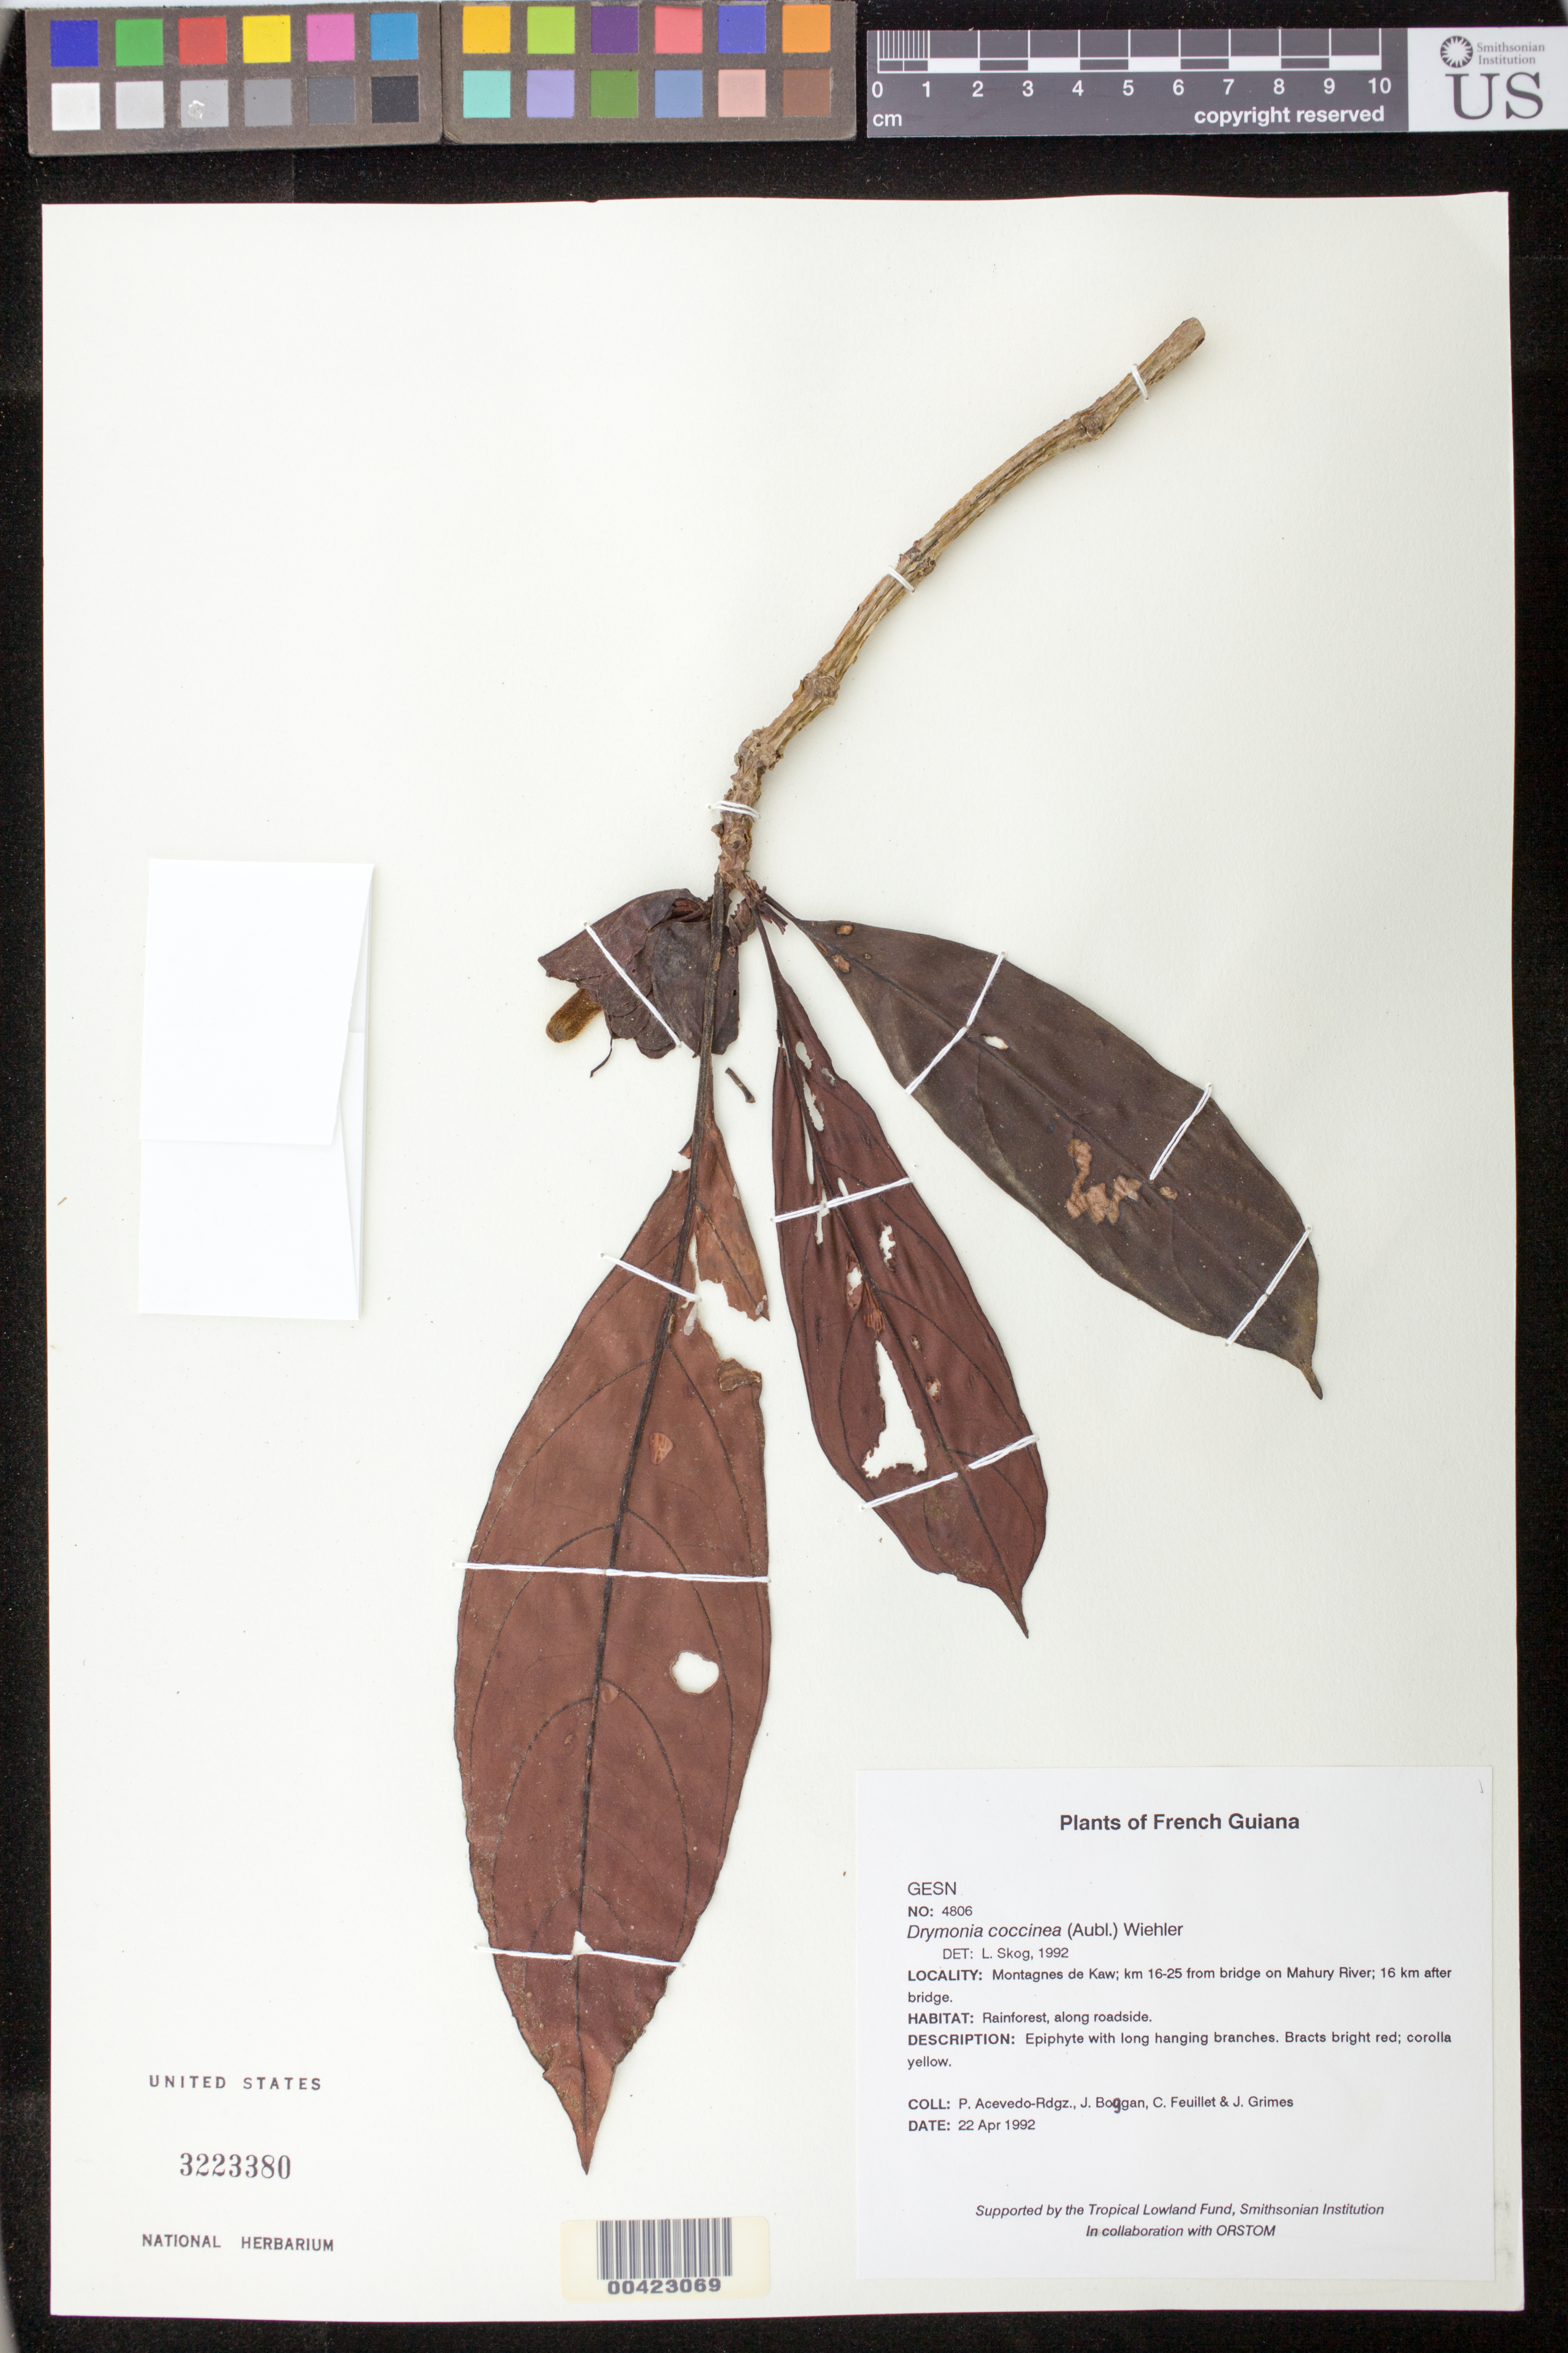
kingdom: Plantae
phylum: Tracheophyta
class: Magnoliopsida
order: Lamiales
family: Gesneriaceae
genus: Drymonia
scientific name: Drymonia coccinea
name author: (Aubl.) Wiehler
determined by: Skog, Laurence E.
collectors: P. Acevedo-Rodr., J. K. Boggan, C. Feuillet & J. Grimes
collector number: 4806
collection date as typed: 22 Apr 1992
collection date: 1992-04-22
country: French Guiana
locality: Montagnes de Kaw; km 16-25 from bridge on Mahury River; 16 km after bridge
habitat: Rainforest, along roadside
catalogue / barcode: US 3223380